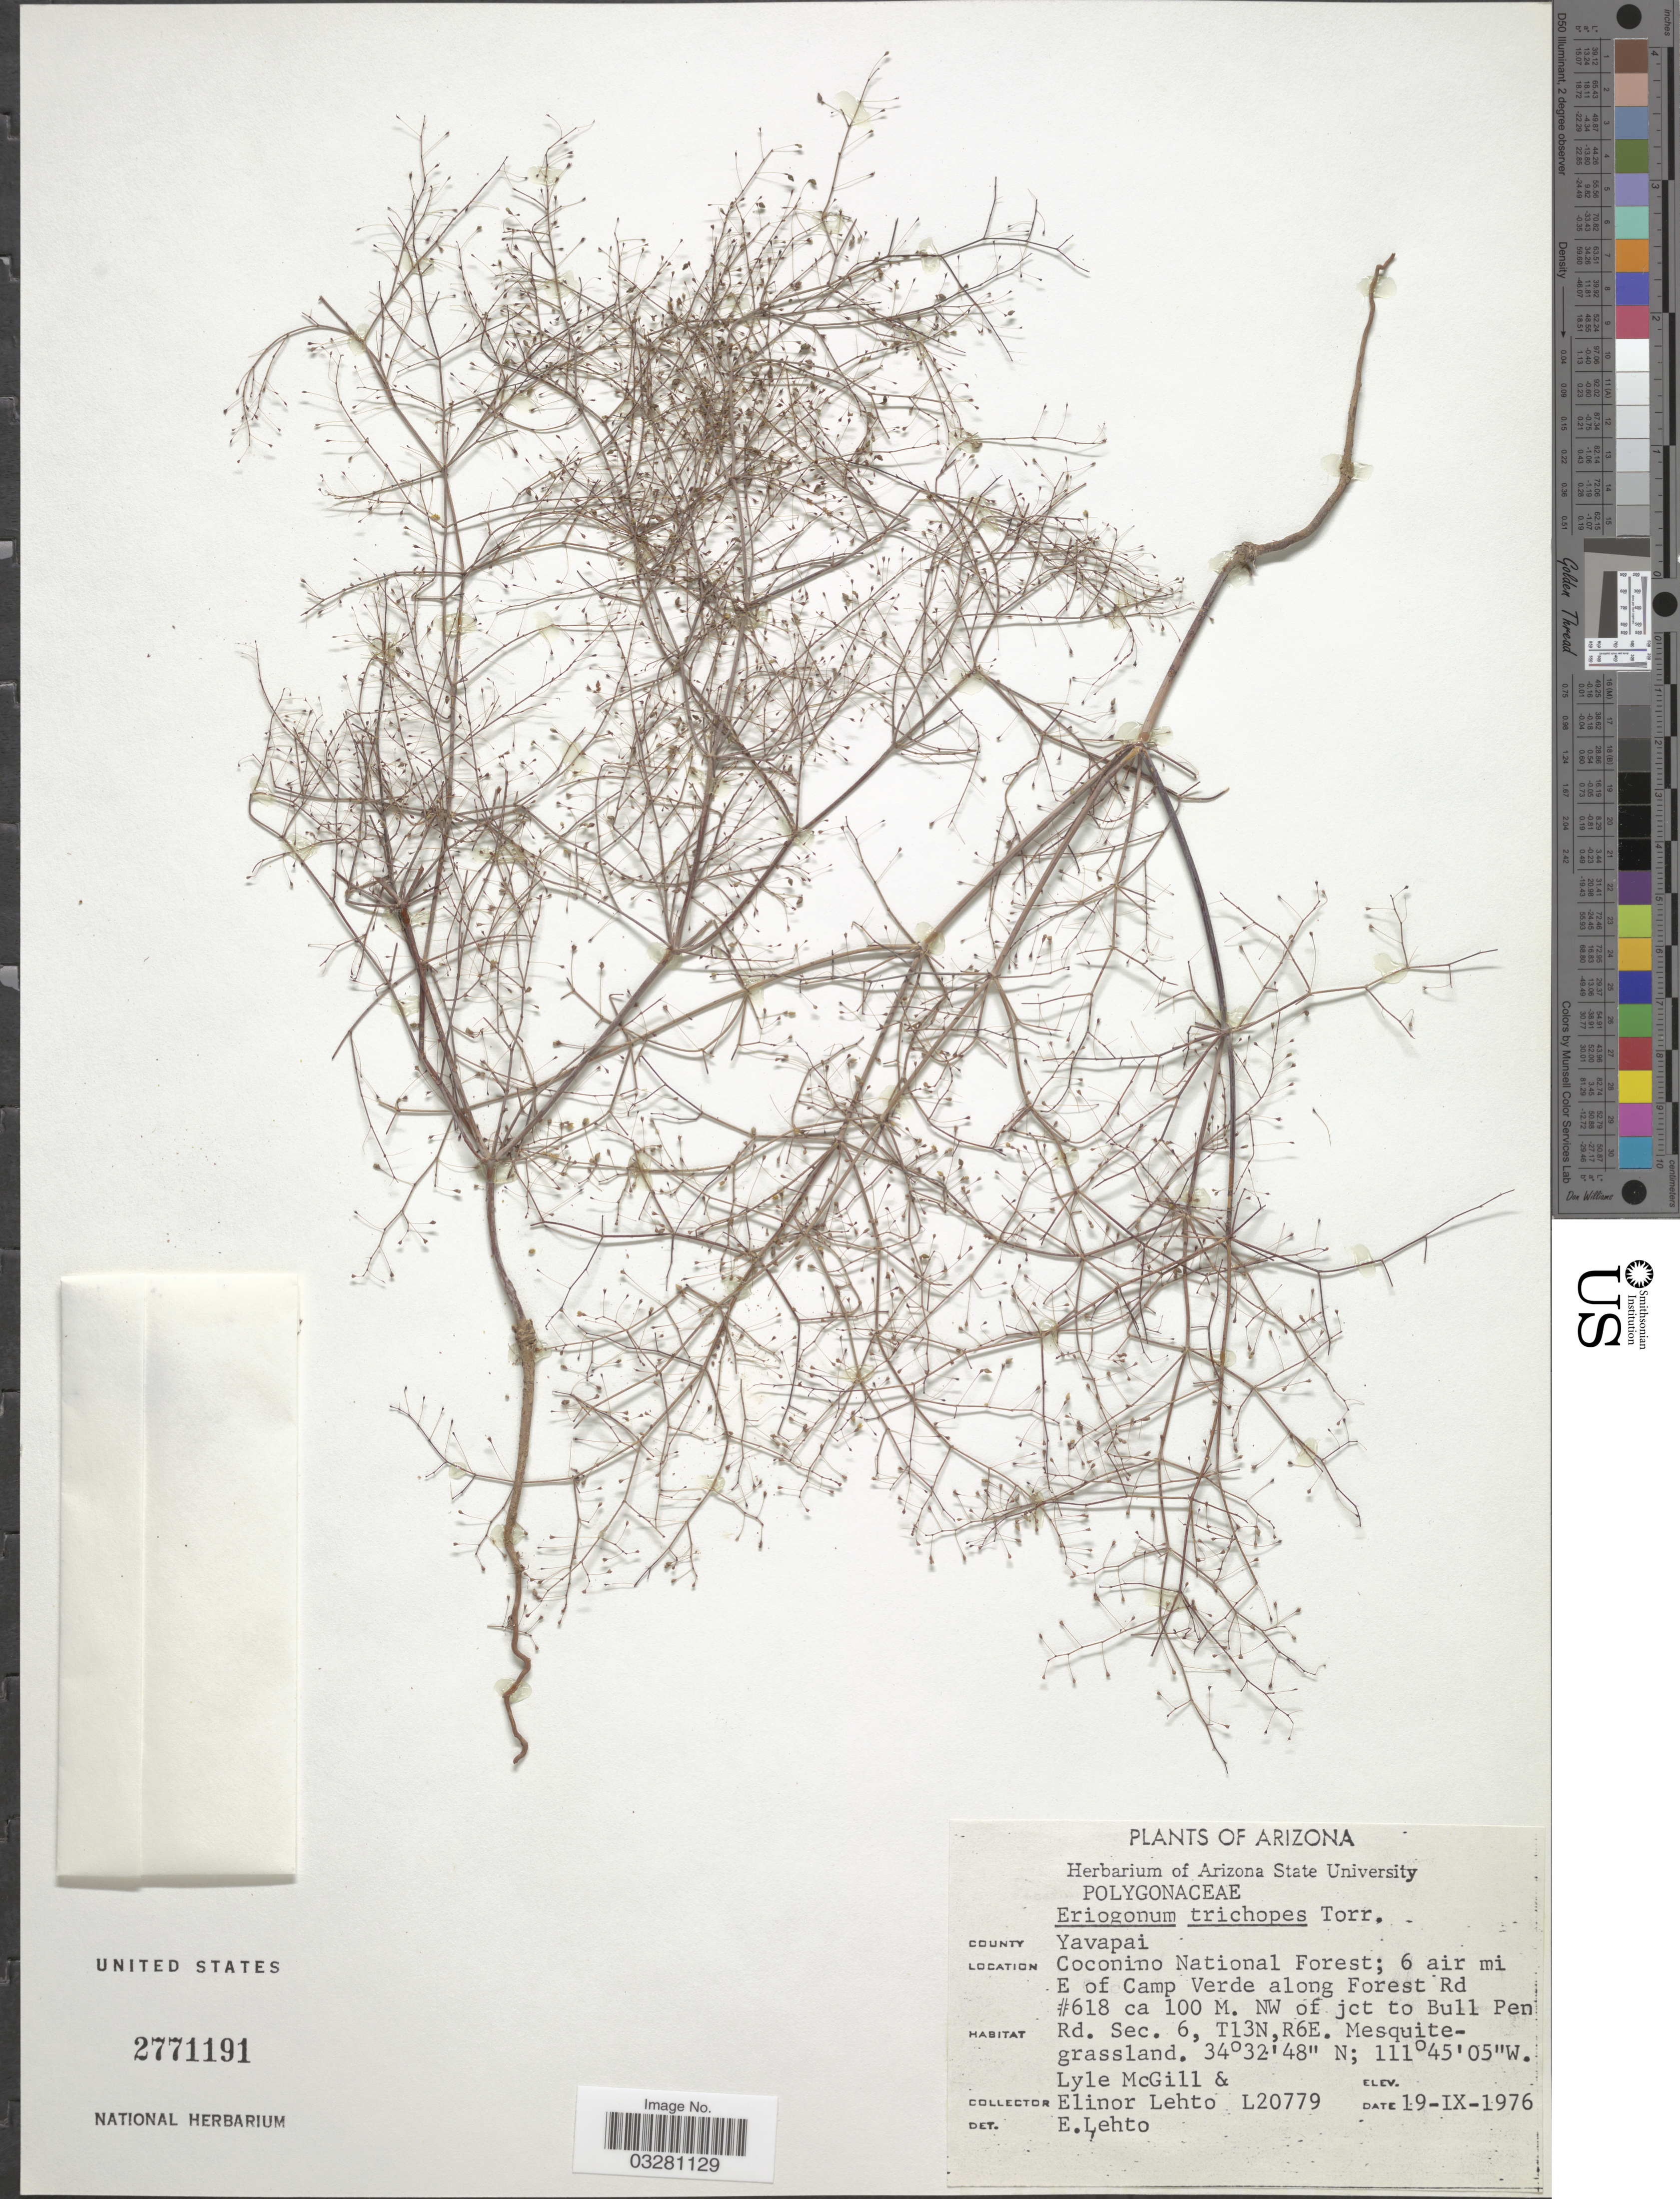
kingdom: Plantae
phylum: Tracheophyta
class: Magnoliopsida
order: Caryophyllales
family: Polygonaceae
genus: Eriogonum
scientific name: Eriogonum trichopes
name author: Torr.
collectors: L. McGill & E. Lehto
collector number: L20779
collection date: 1976-09-19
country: United States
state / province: Arizona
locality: County Yavapai. Coconino National Forest; 6 air mi E of Camp Cerde along Forest Rd #618 ca 100 M. NW of jct to Bull Pen Rd. Sec. 6, T13N, R6E.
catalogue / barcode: US 2771191